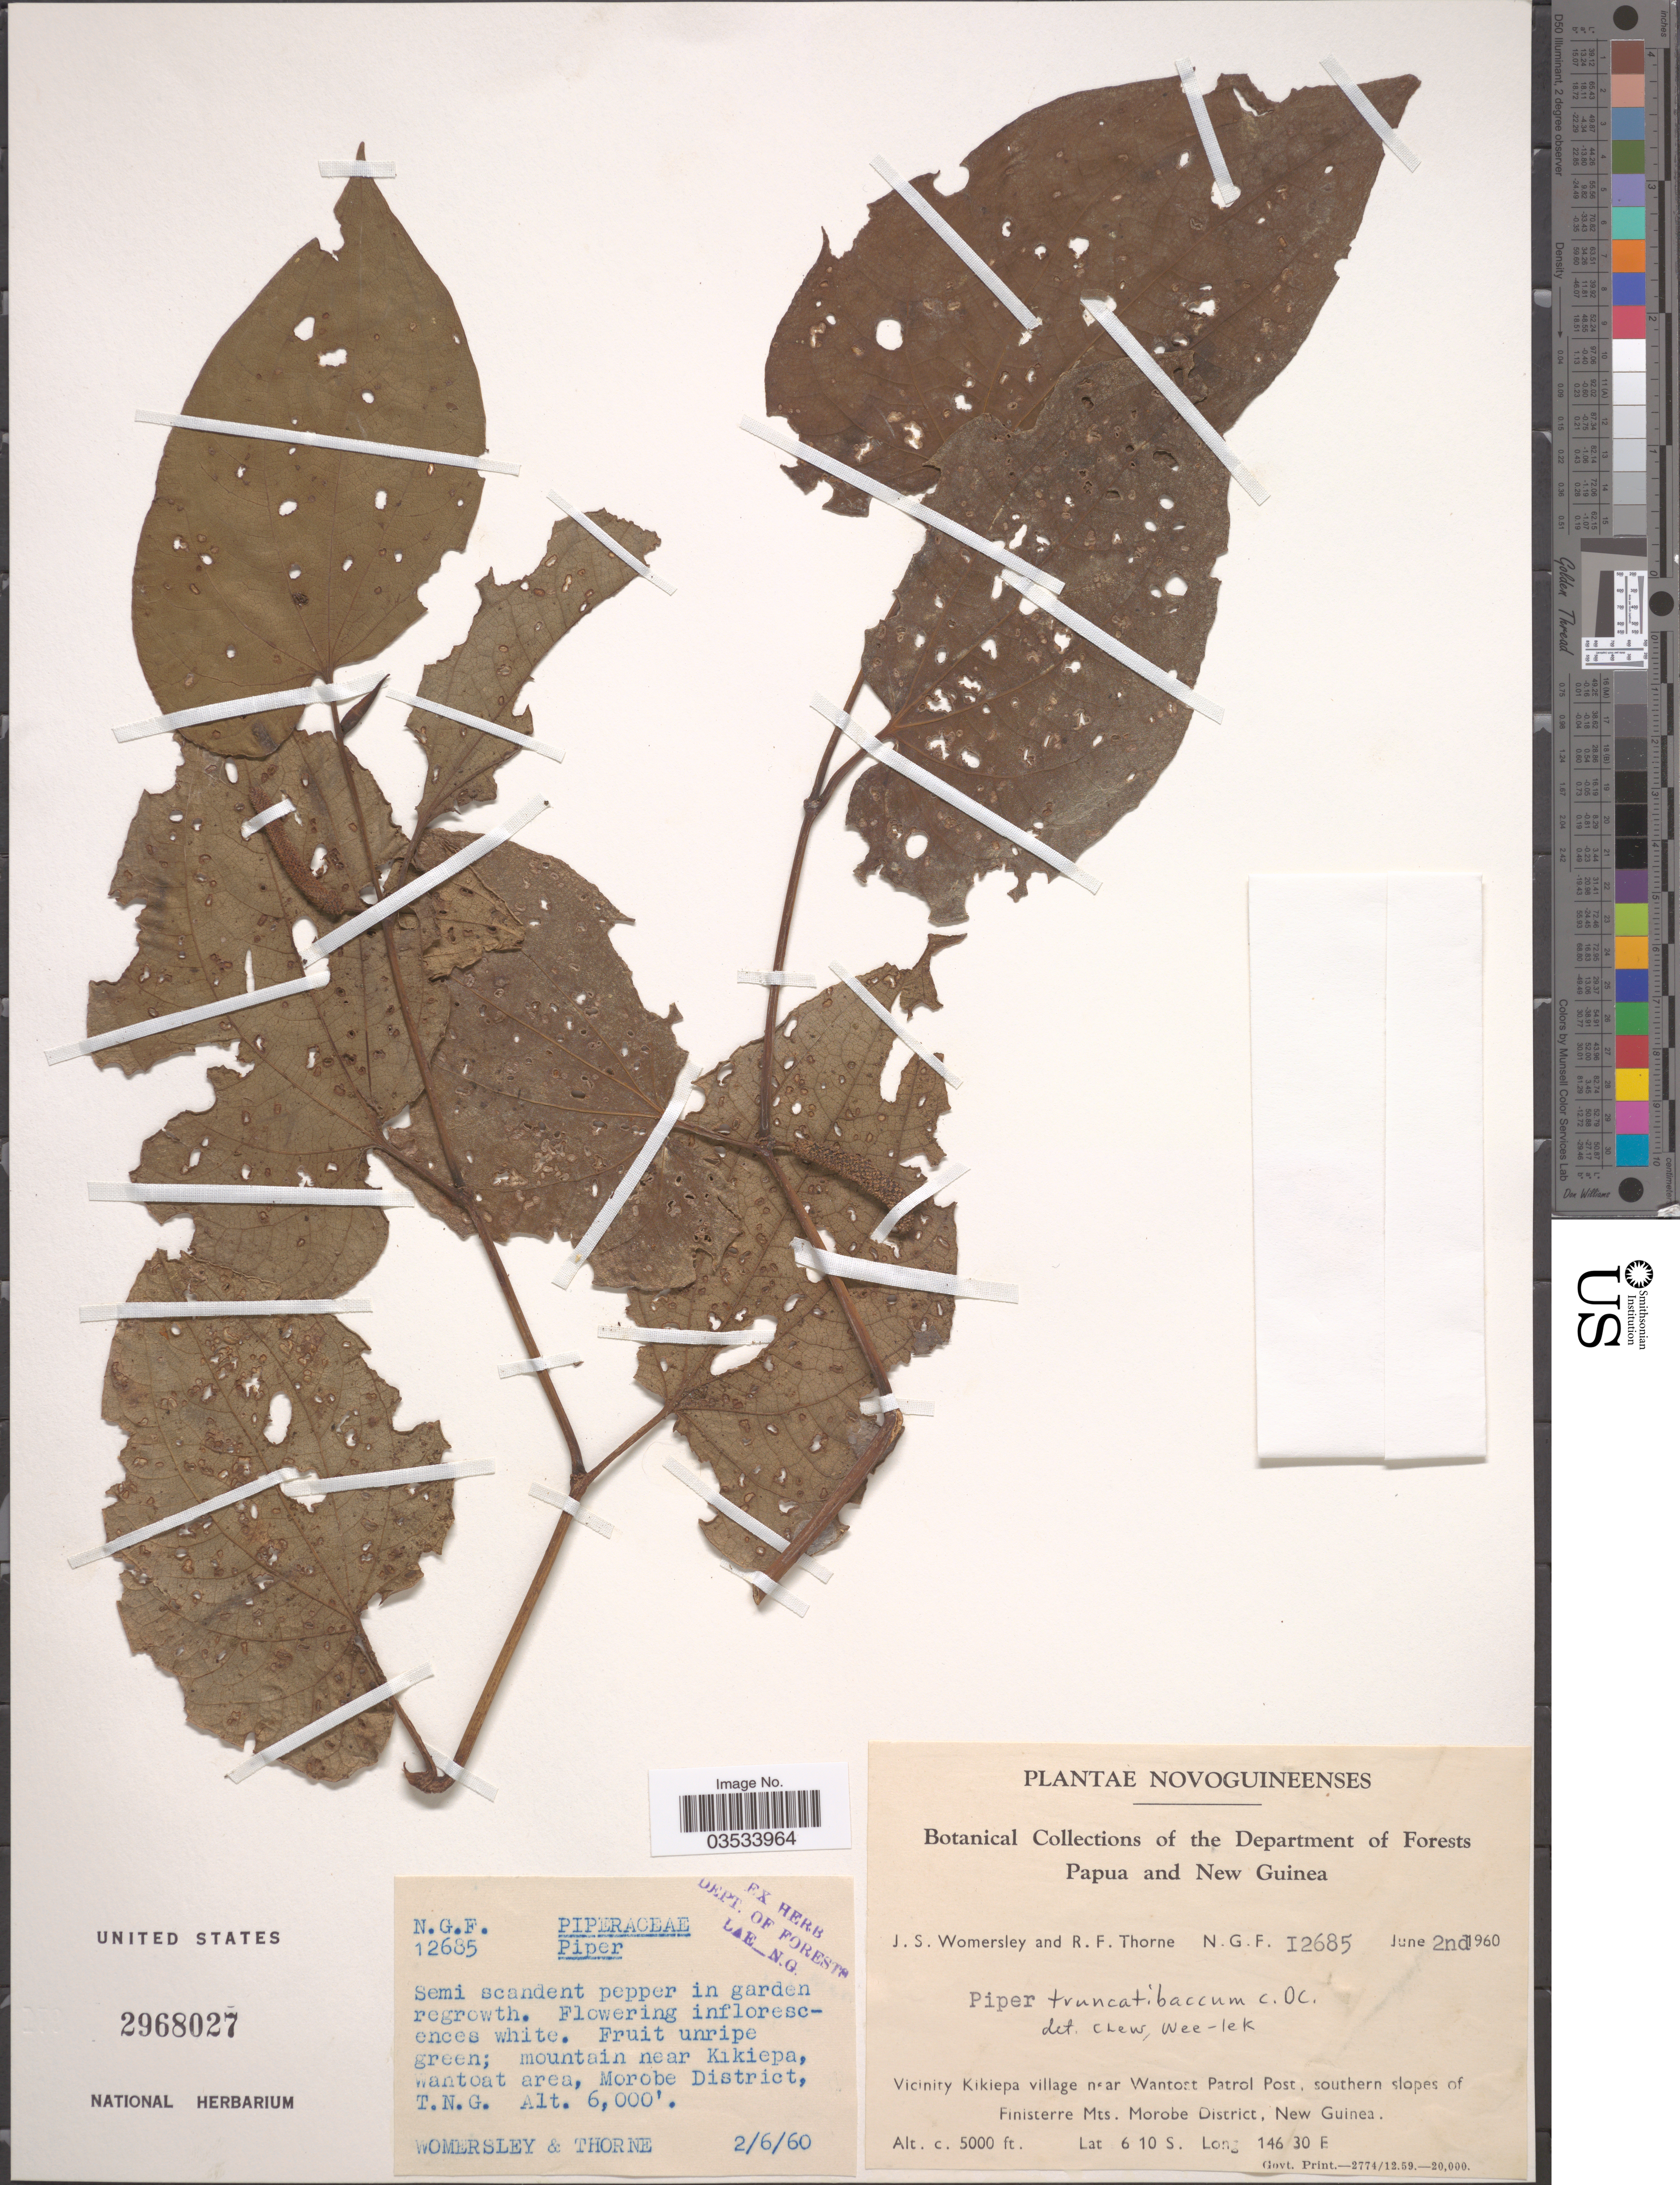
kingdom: Plantae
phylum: Tracheophyta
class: Magnoliopsida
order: Piperales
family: Piperaceae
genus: Piper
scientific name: Piper truncatibaccum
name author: C. DC.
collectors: J. S. Womersley & R. Thorne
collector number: NGF 12685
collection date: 1960-06-02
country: Papua New Guinea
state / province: Morobe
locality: Novoguineenses. Vicinity Kikiepa village near Wantoat Patrol Post, southern slopes of Finisterre Mts. Morobe District, New Guinea. Mountain near Kikiepa, Wantoat area. T. N. G.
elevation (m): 1524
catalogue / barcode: US 2968027